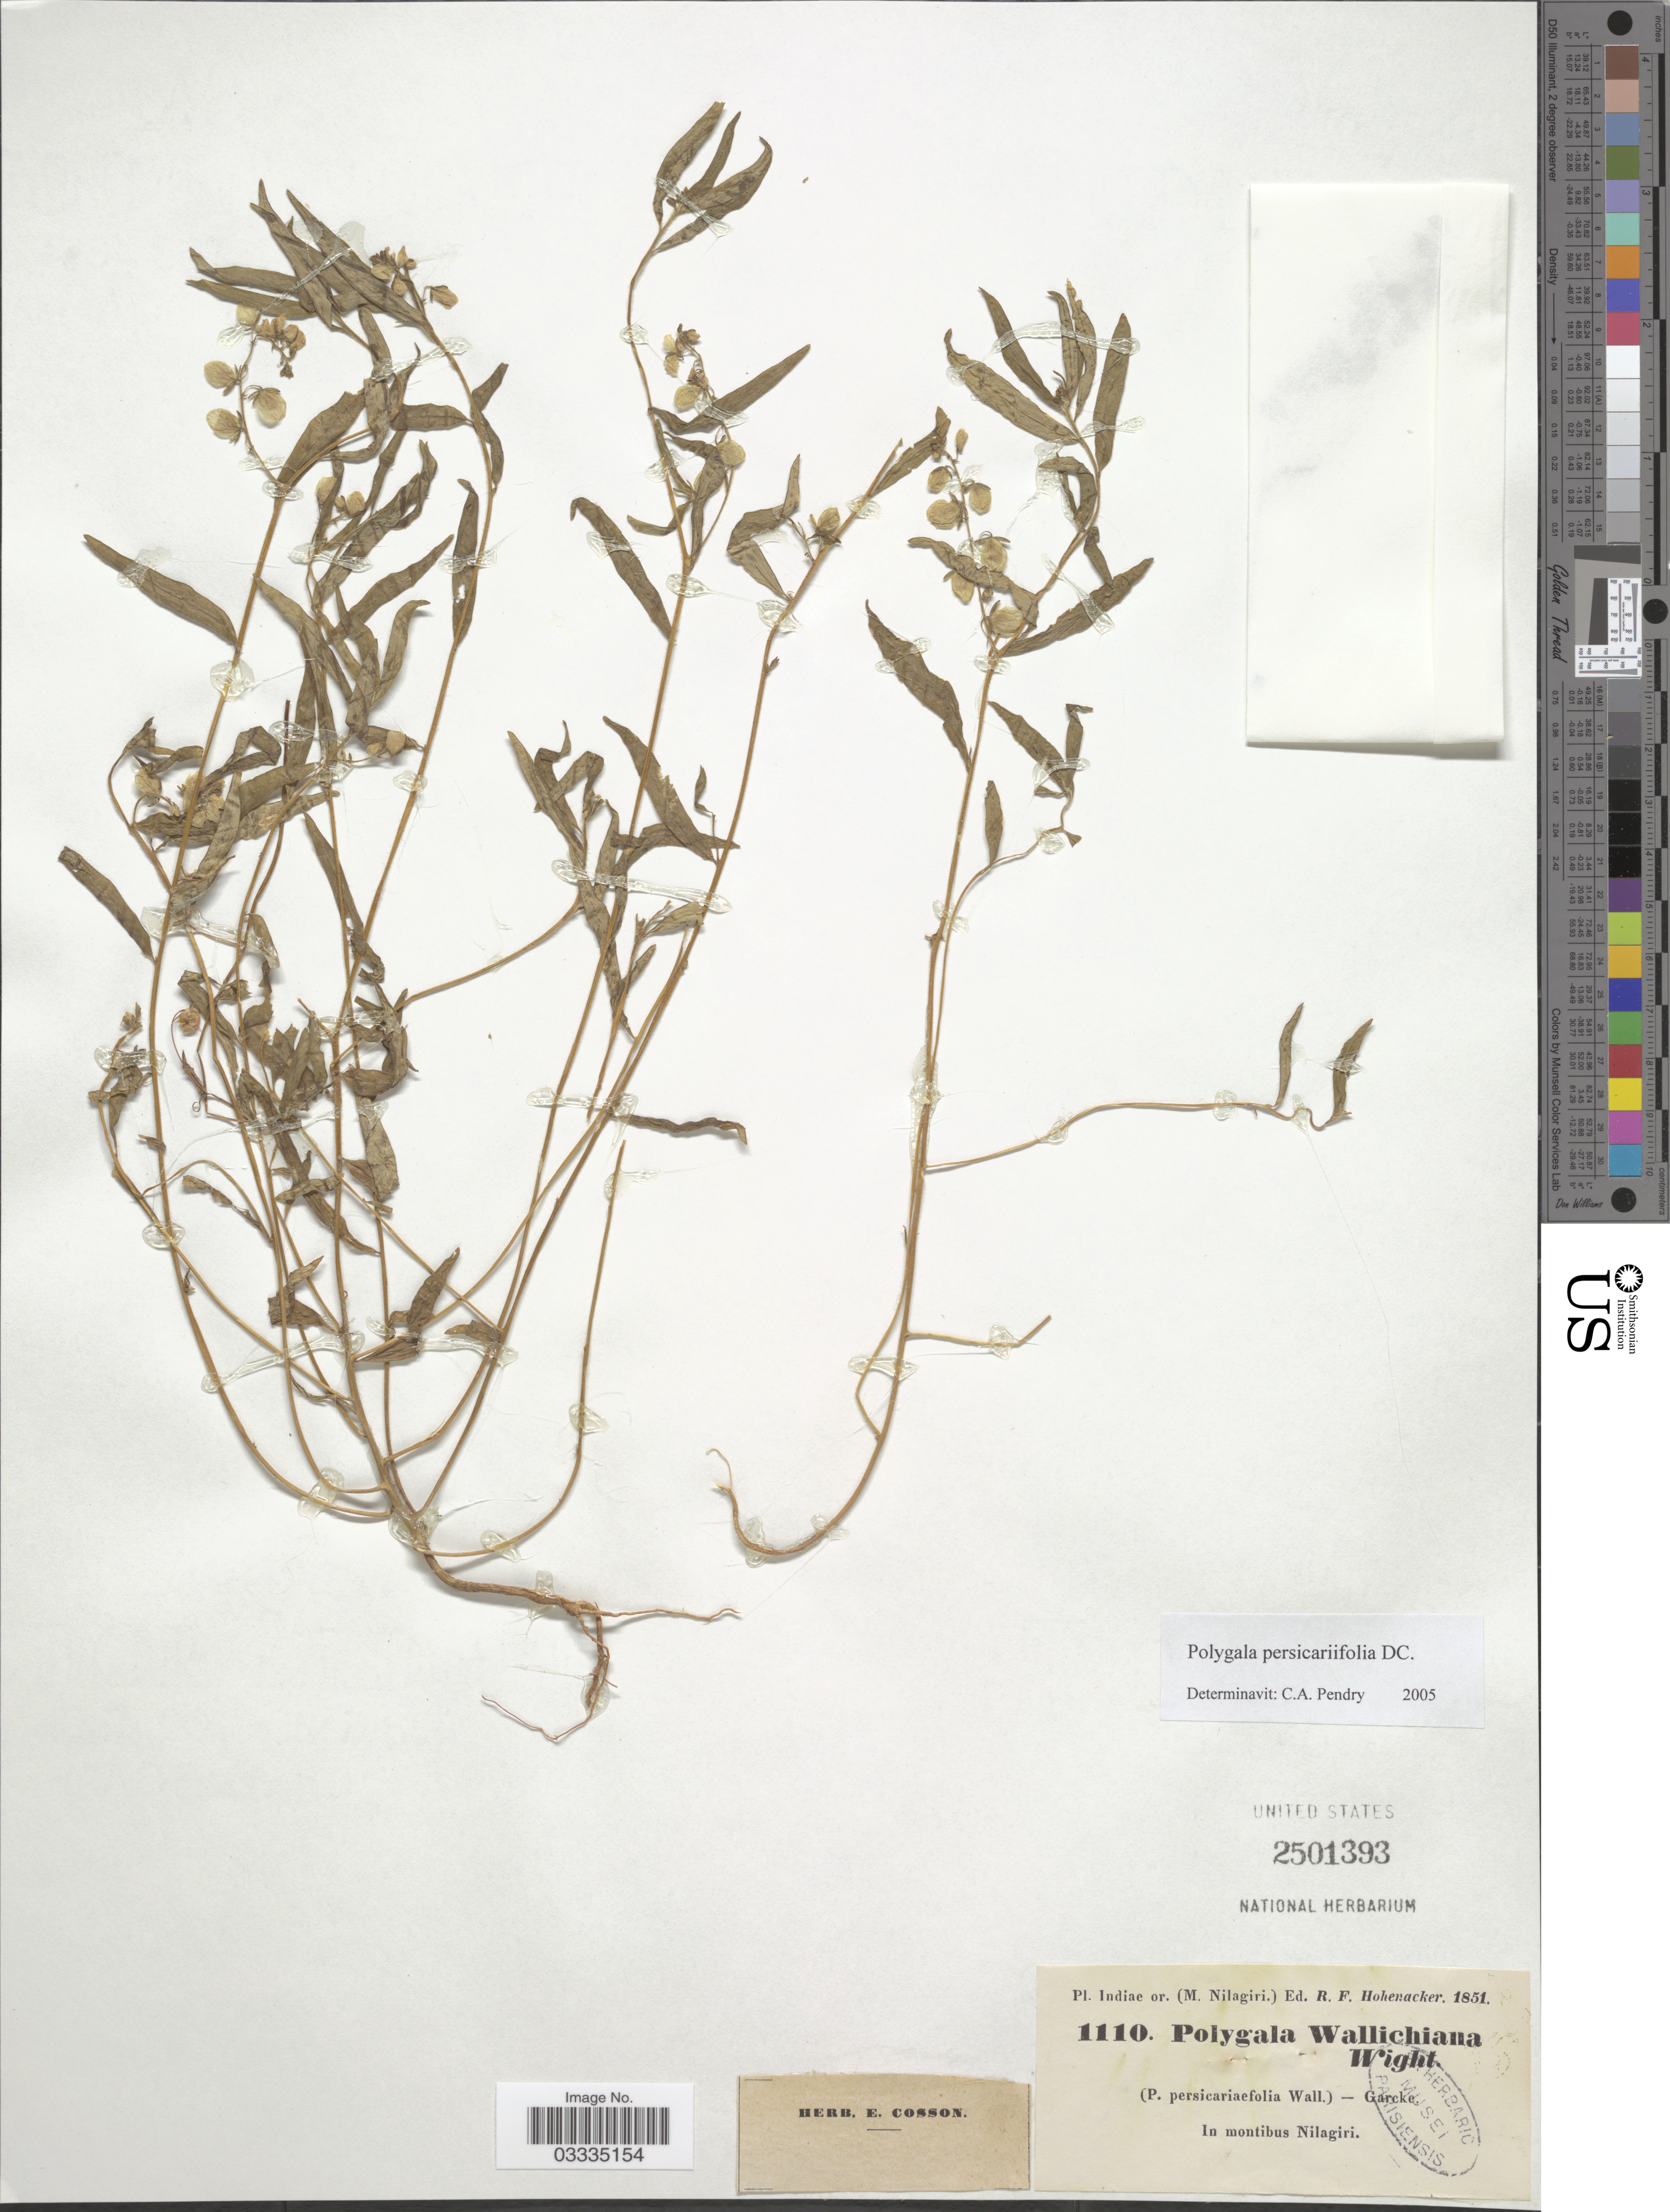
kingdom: Plantae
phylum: Tracheophyta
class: Magnoliopsida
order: Fabales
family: Polygalaceae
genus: Polygala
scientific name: Polygala persicariifolia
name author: DC.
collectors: R. F. Hohenacker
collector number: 1110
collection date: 1851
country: India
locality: Pl. Indiae or. (M. Nilagiri). In montibus Nilagiri.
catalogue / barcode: US 2501393